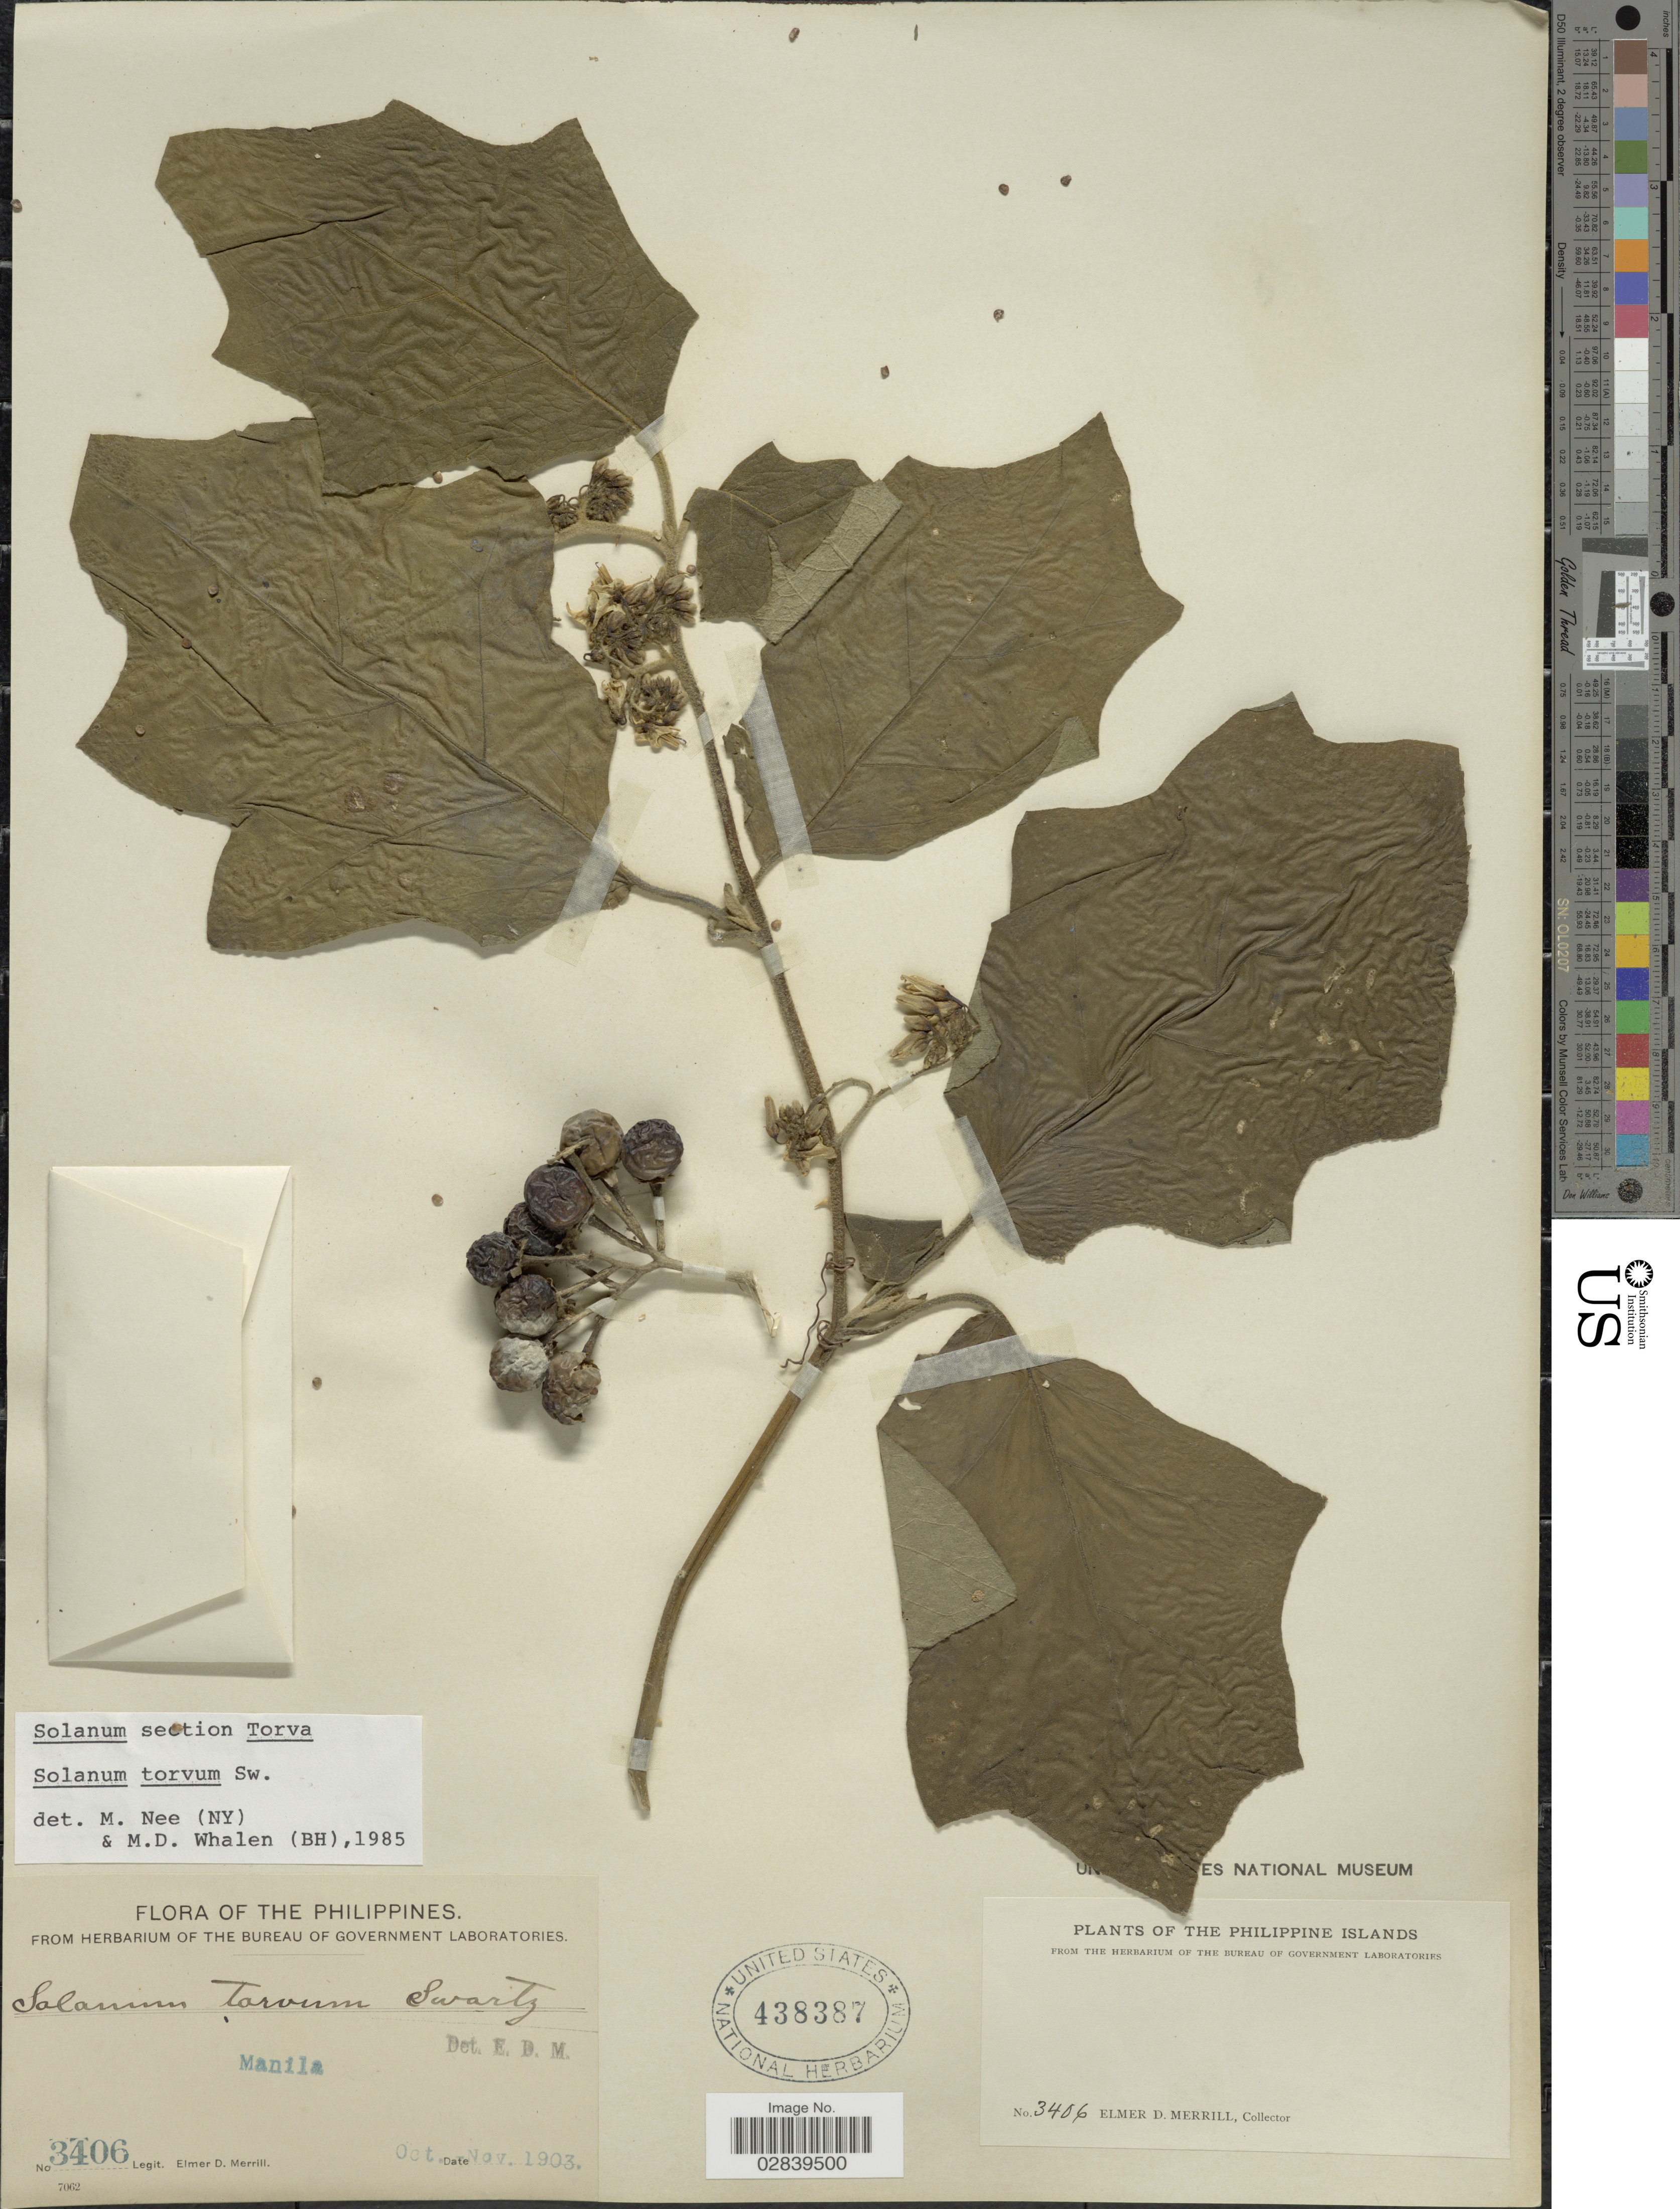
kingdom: Plantae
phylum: Tracheophyta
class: Magnoliopsida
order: Solanales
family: Solanaceae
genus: Solanum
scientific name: Solanum torvum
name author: Sw.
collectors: E. D. Merrill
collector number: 3406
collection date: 1903-10/1903-11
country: Philippines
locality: Manila.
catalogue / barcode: US 438387